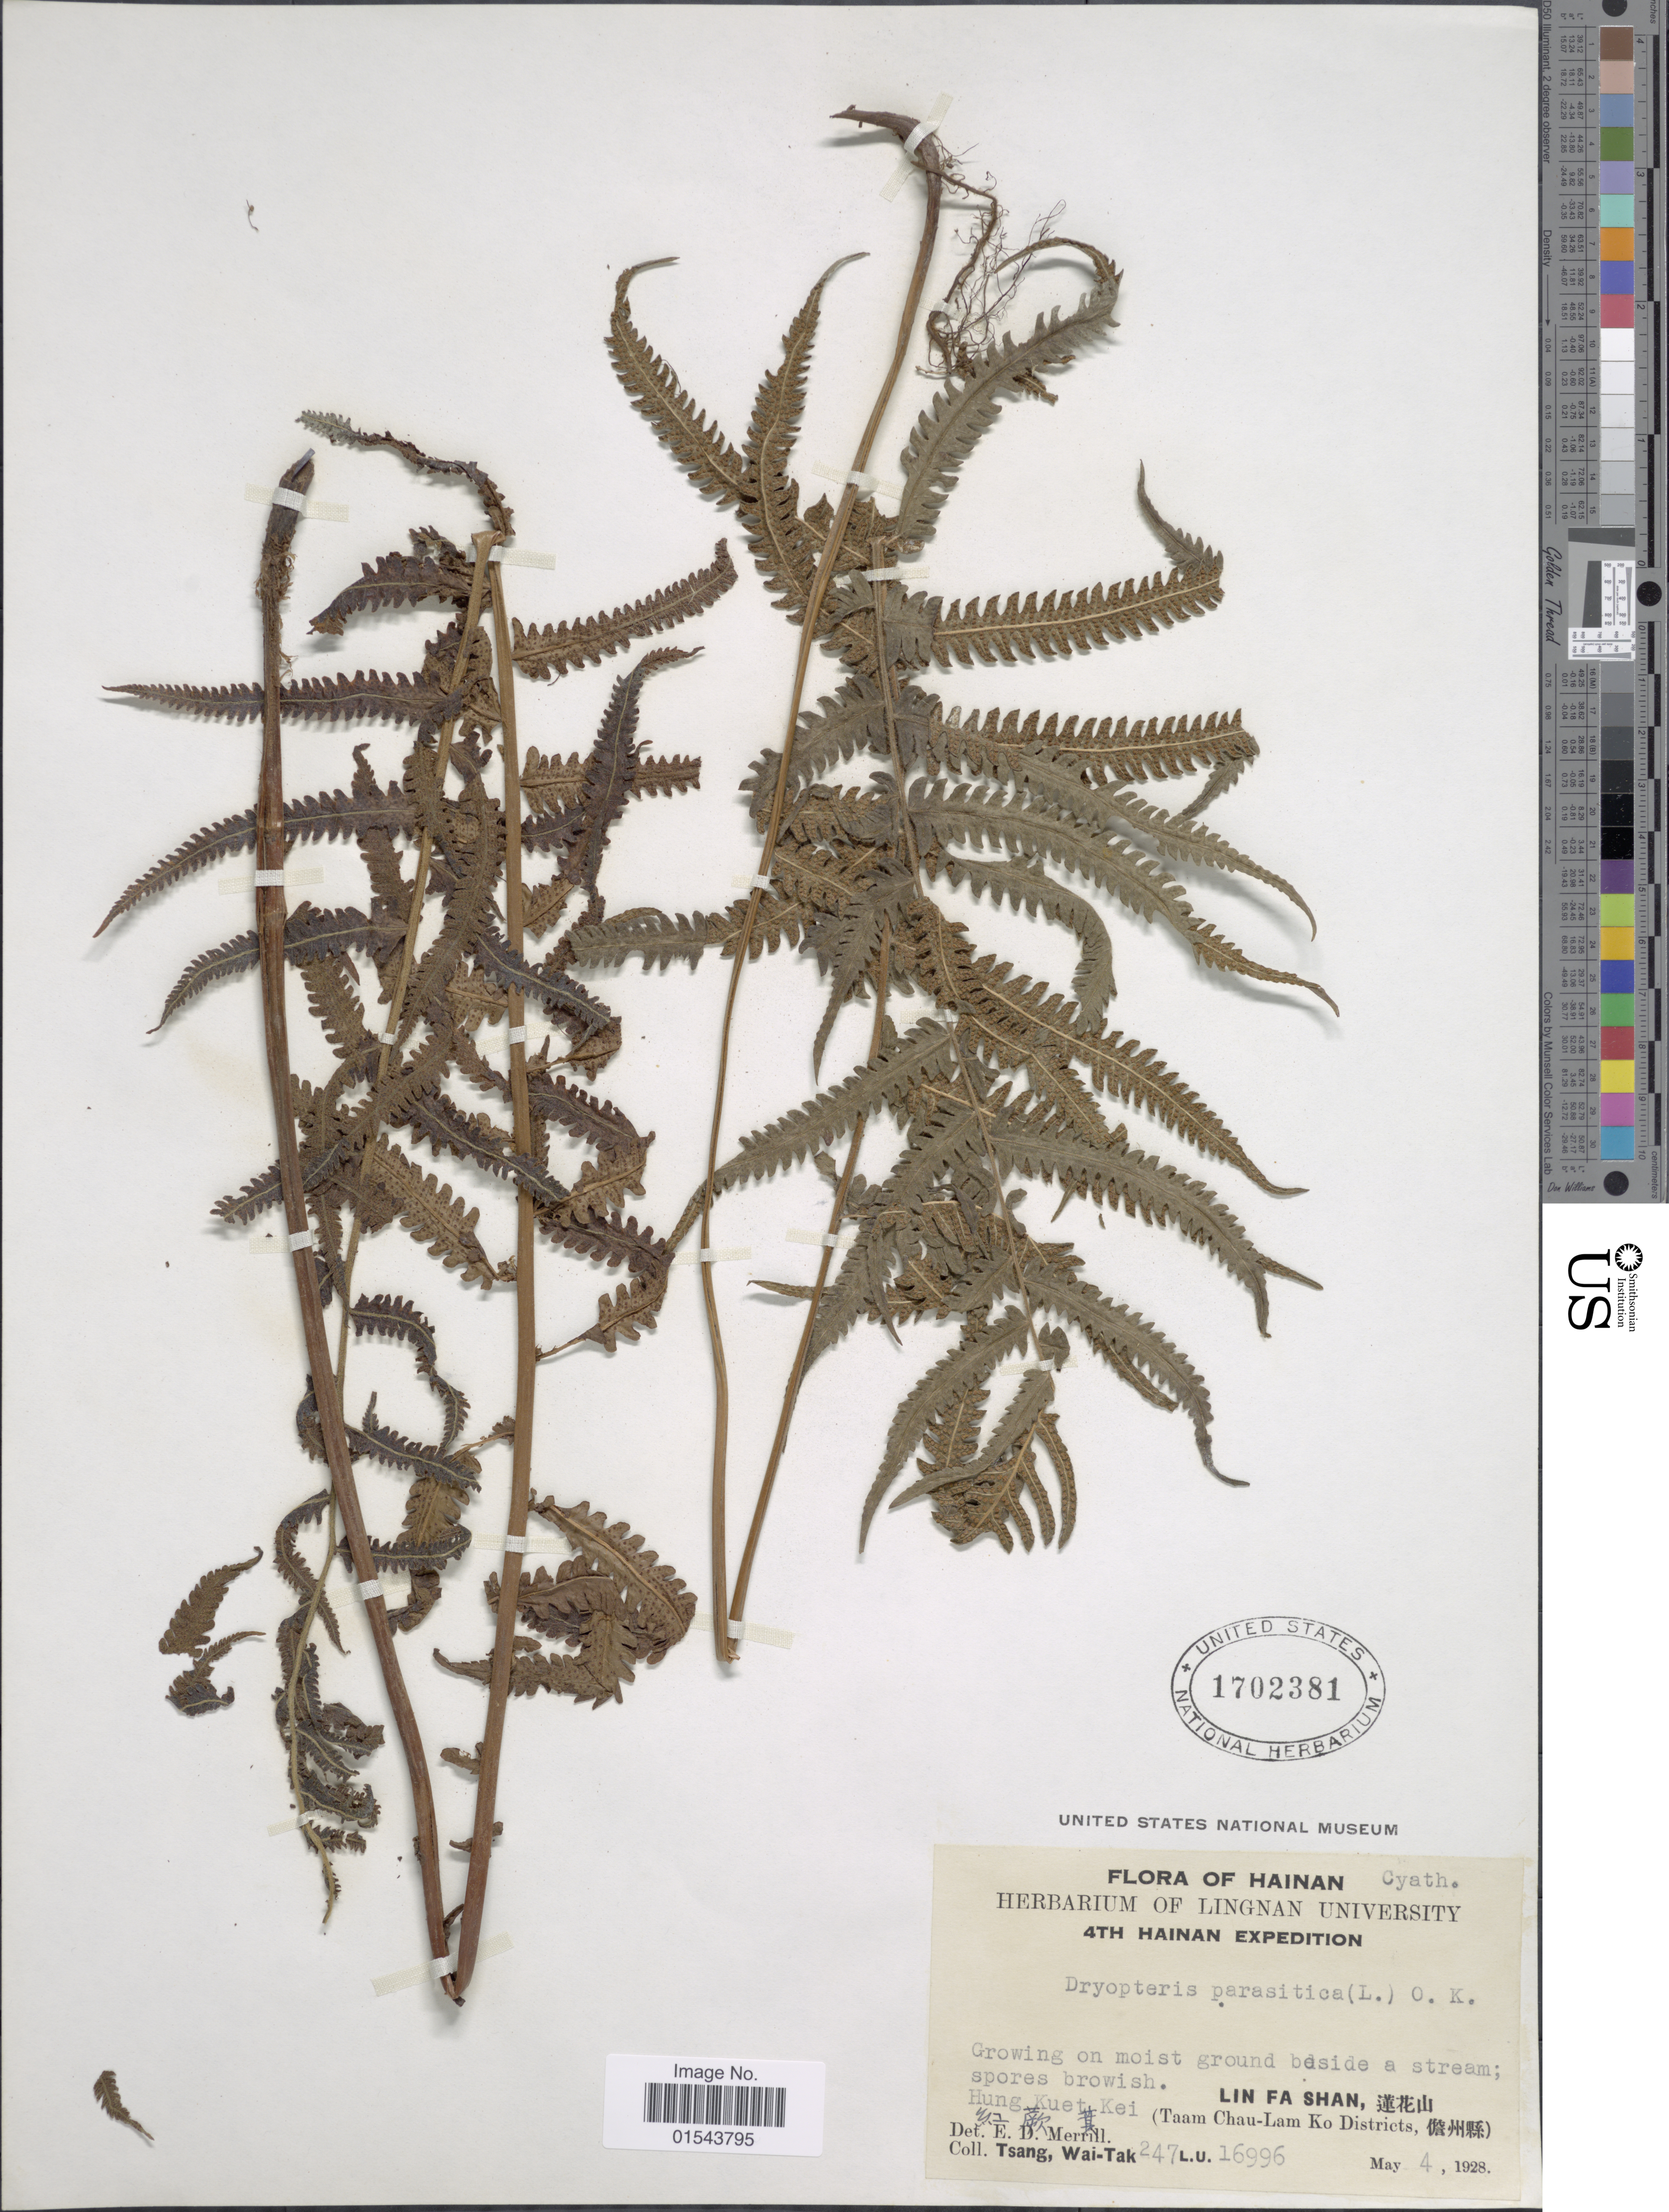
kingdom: Plantae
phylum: Tracheophyta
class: Polypodiopsida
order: Polypodiales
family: Thelypteridaceae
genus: Christella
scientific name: Christella parasitica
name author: (L.) H. Lév.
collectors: W. T. Tsang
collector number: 16996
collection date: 1928-05-04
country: China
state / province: Hainan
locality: Hung Kuet Kei, Lin Fa Shan (Taam Chau-Lam Ko Districts)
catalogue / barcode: US 1702381